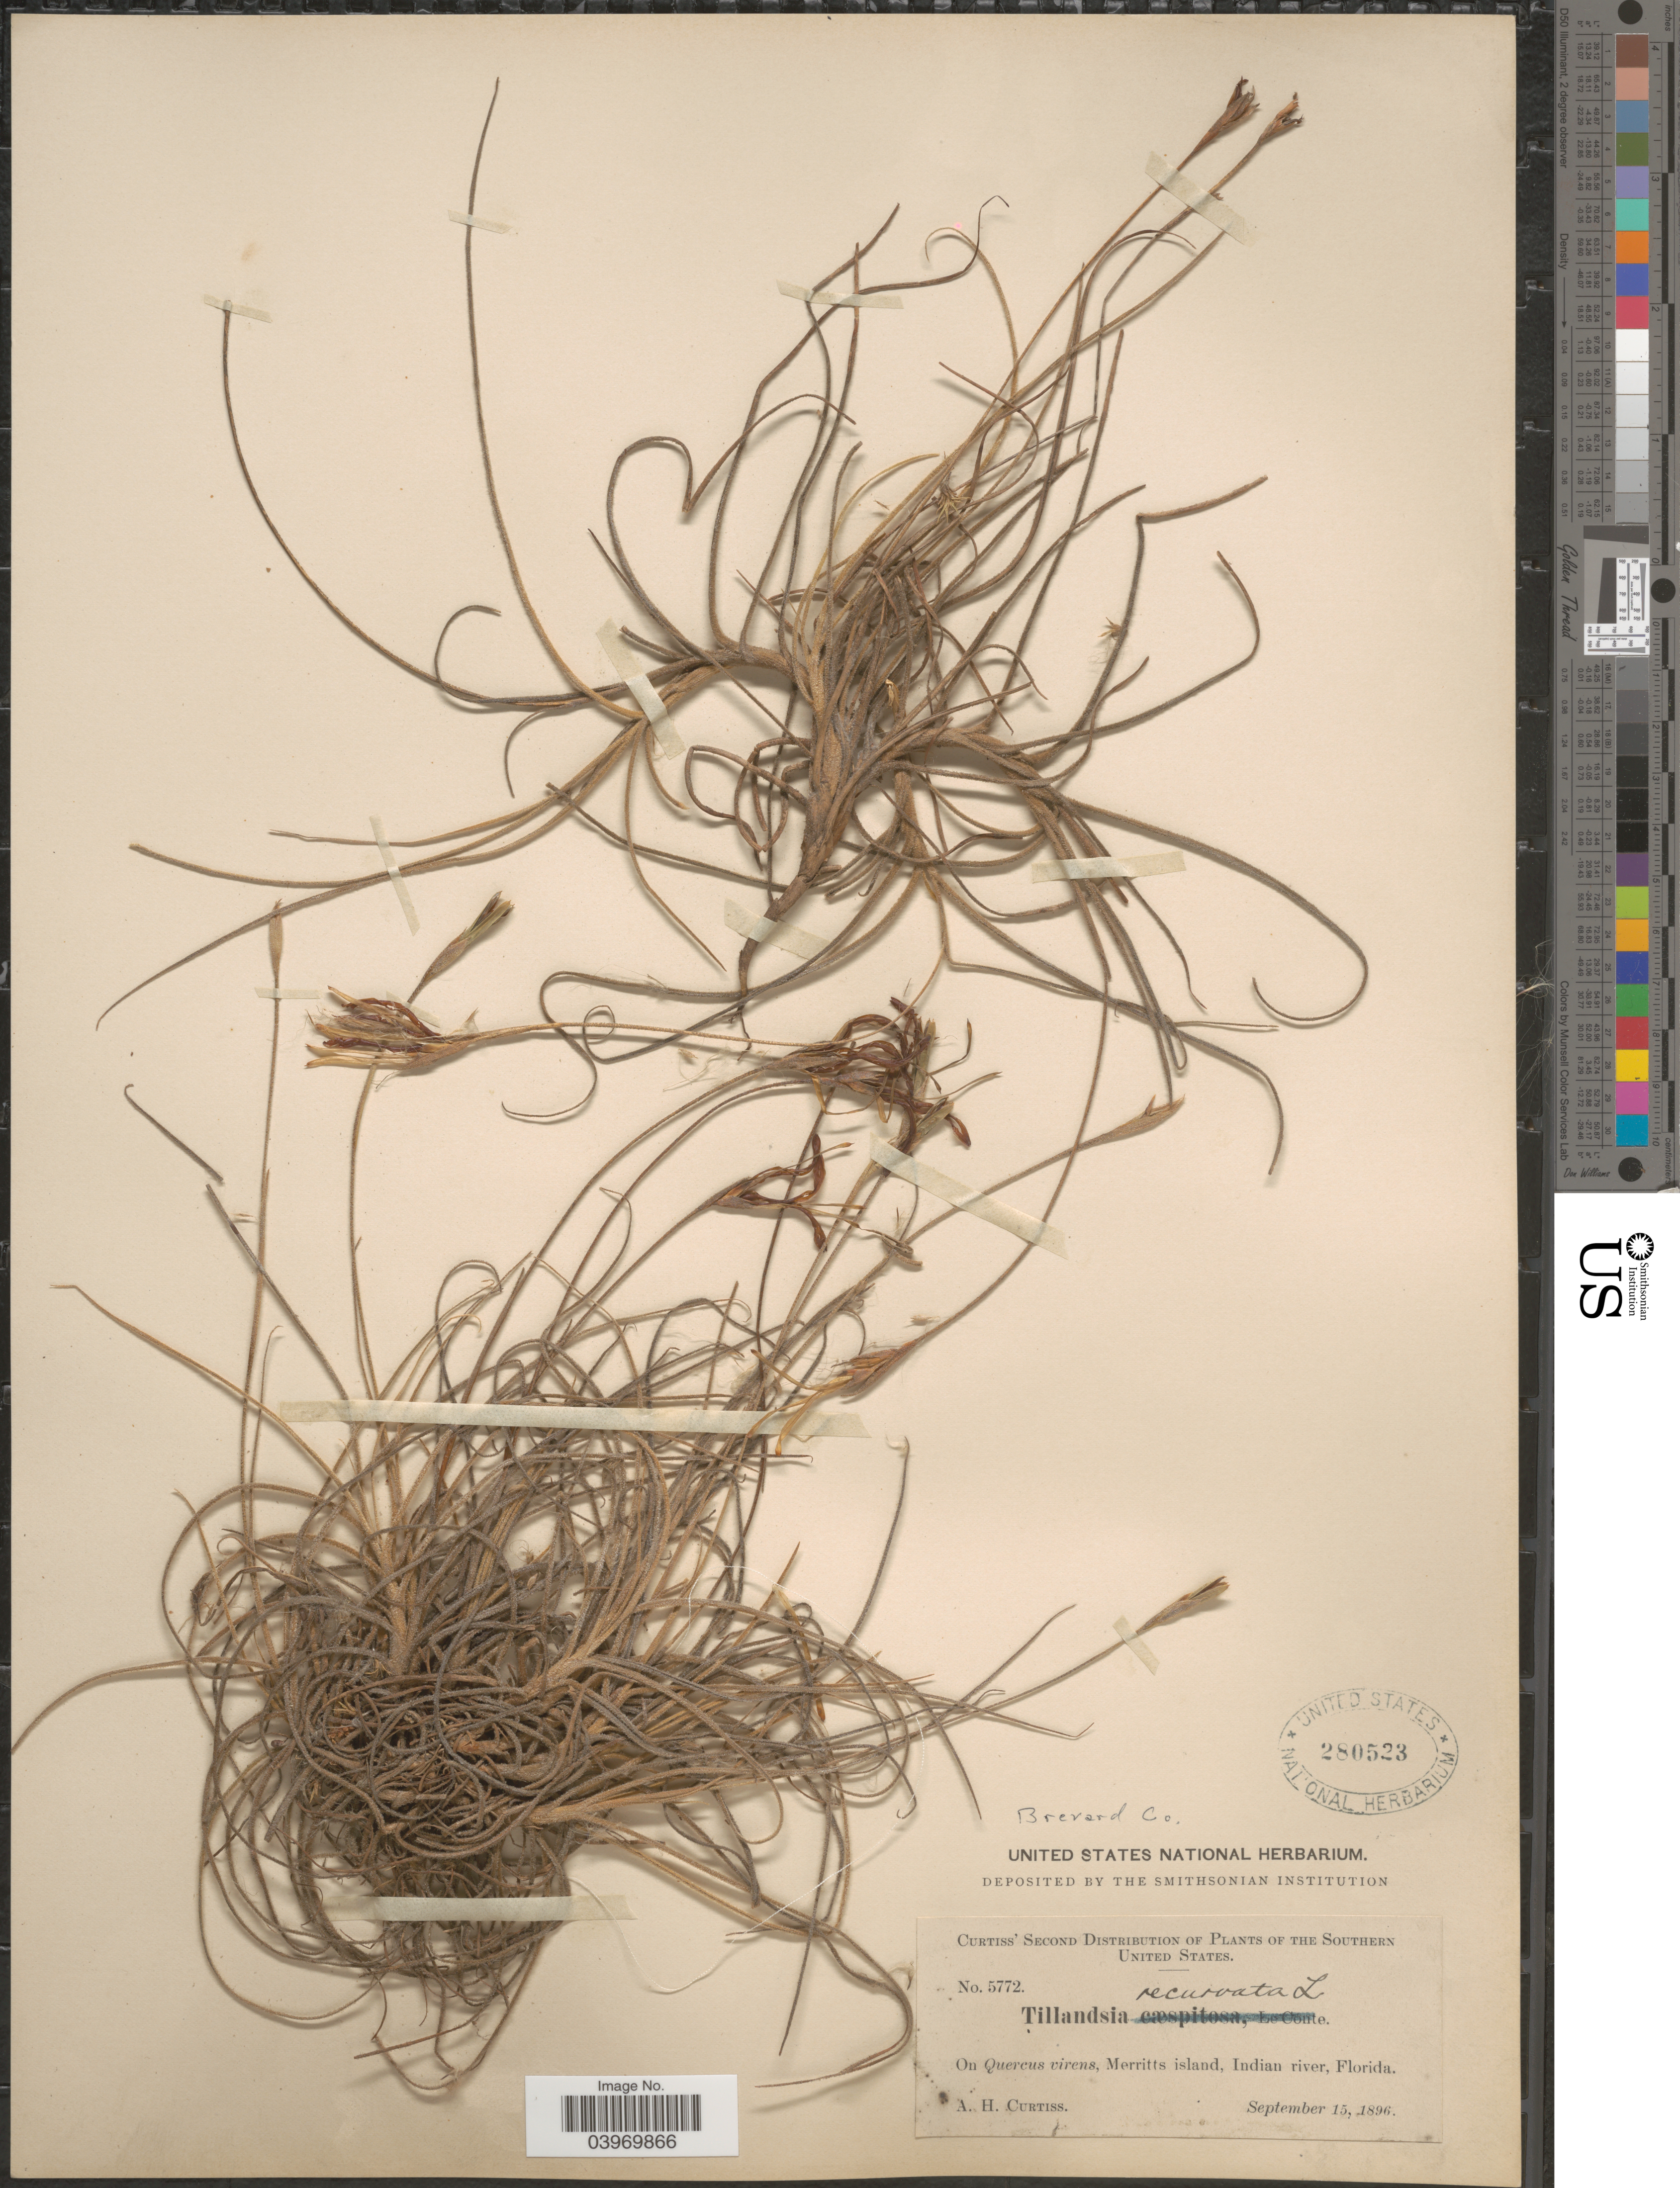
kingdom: Plantae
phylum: Tracheophyta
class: Liliopsida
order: Poales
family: Bromeliaceae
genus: Tillandsia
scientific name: Tillandsia recurvata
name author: L.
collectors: A. H. Curtiss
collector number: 5772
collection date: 1896-09-15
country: United States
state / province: Florida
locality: The Southern United States. On Quercus virens, Merritts island, Indian river. Brevard Co.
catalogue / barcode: US 280523